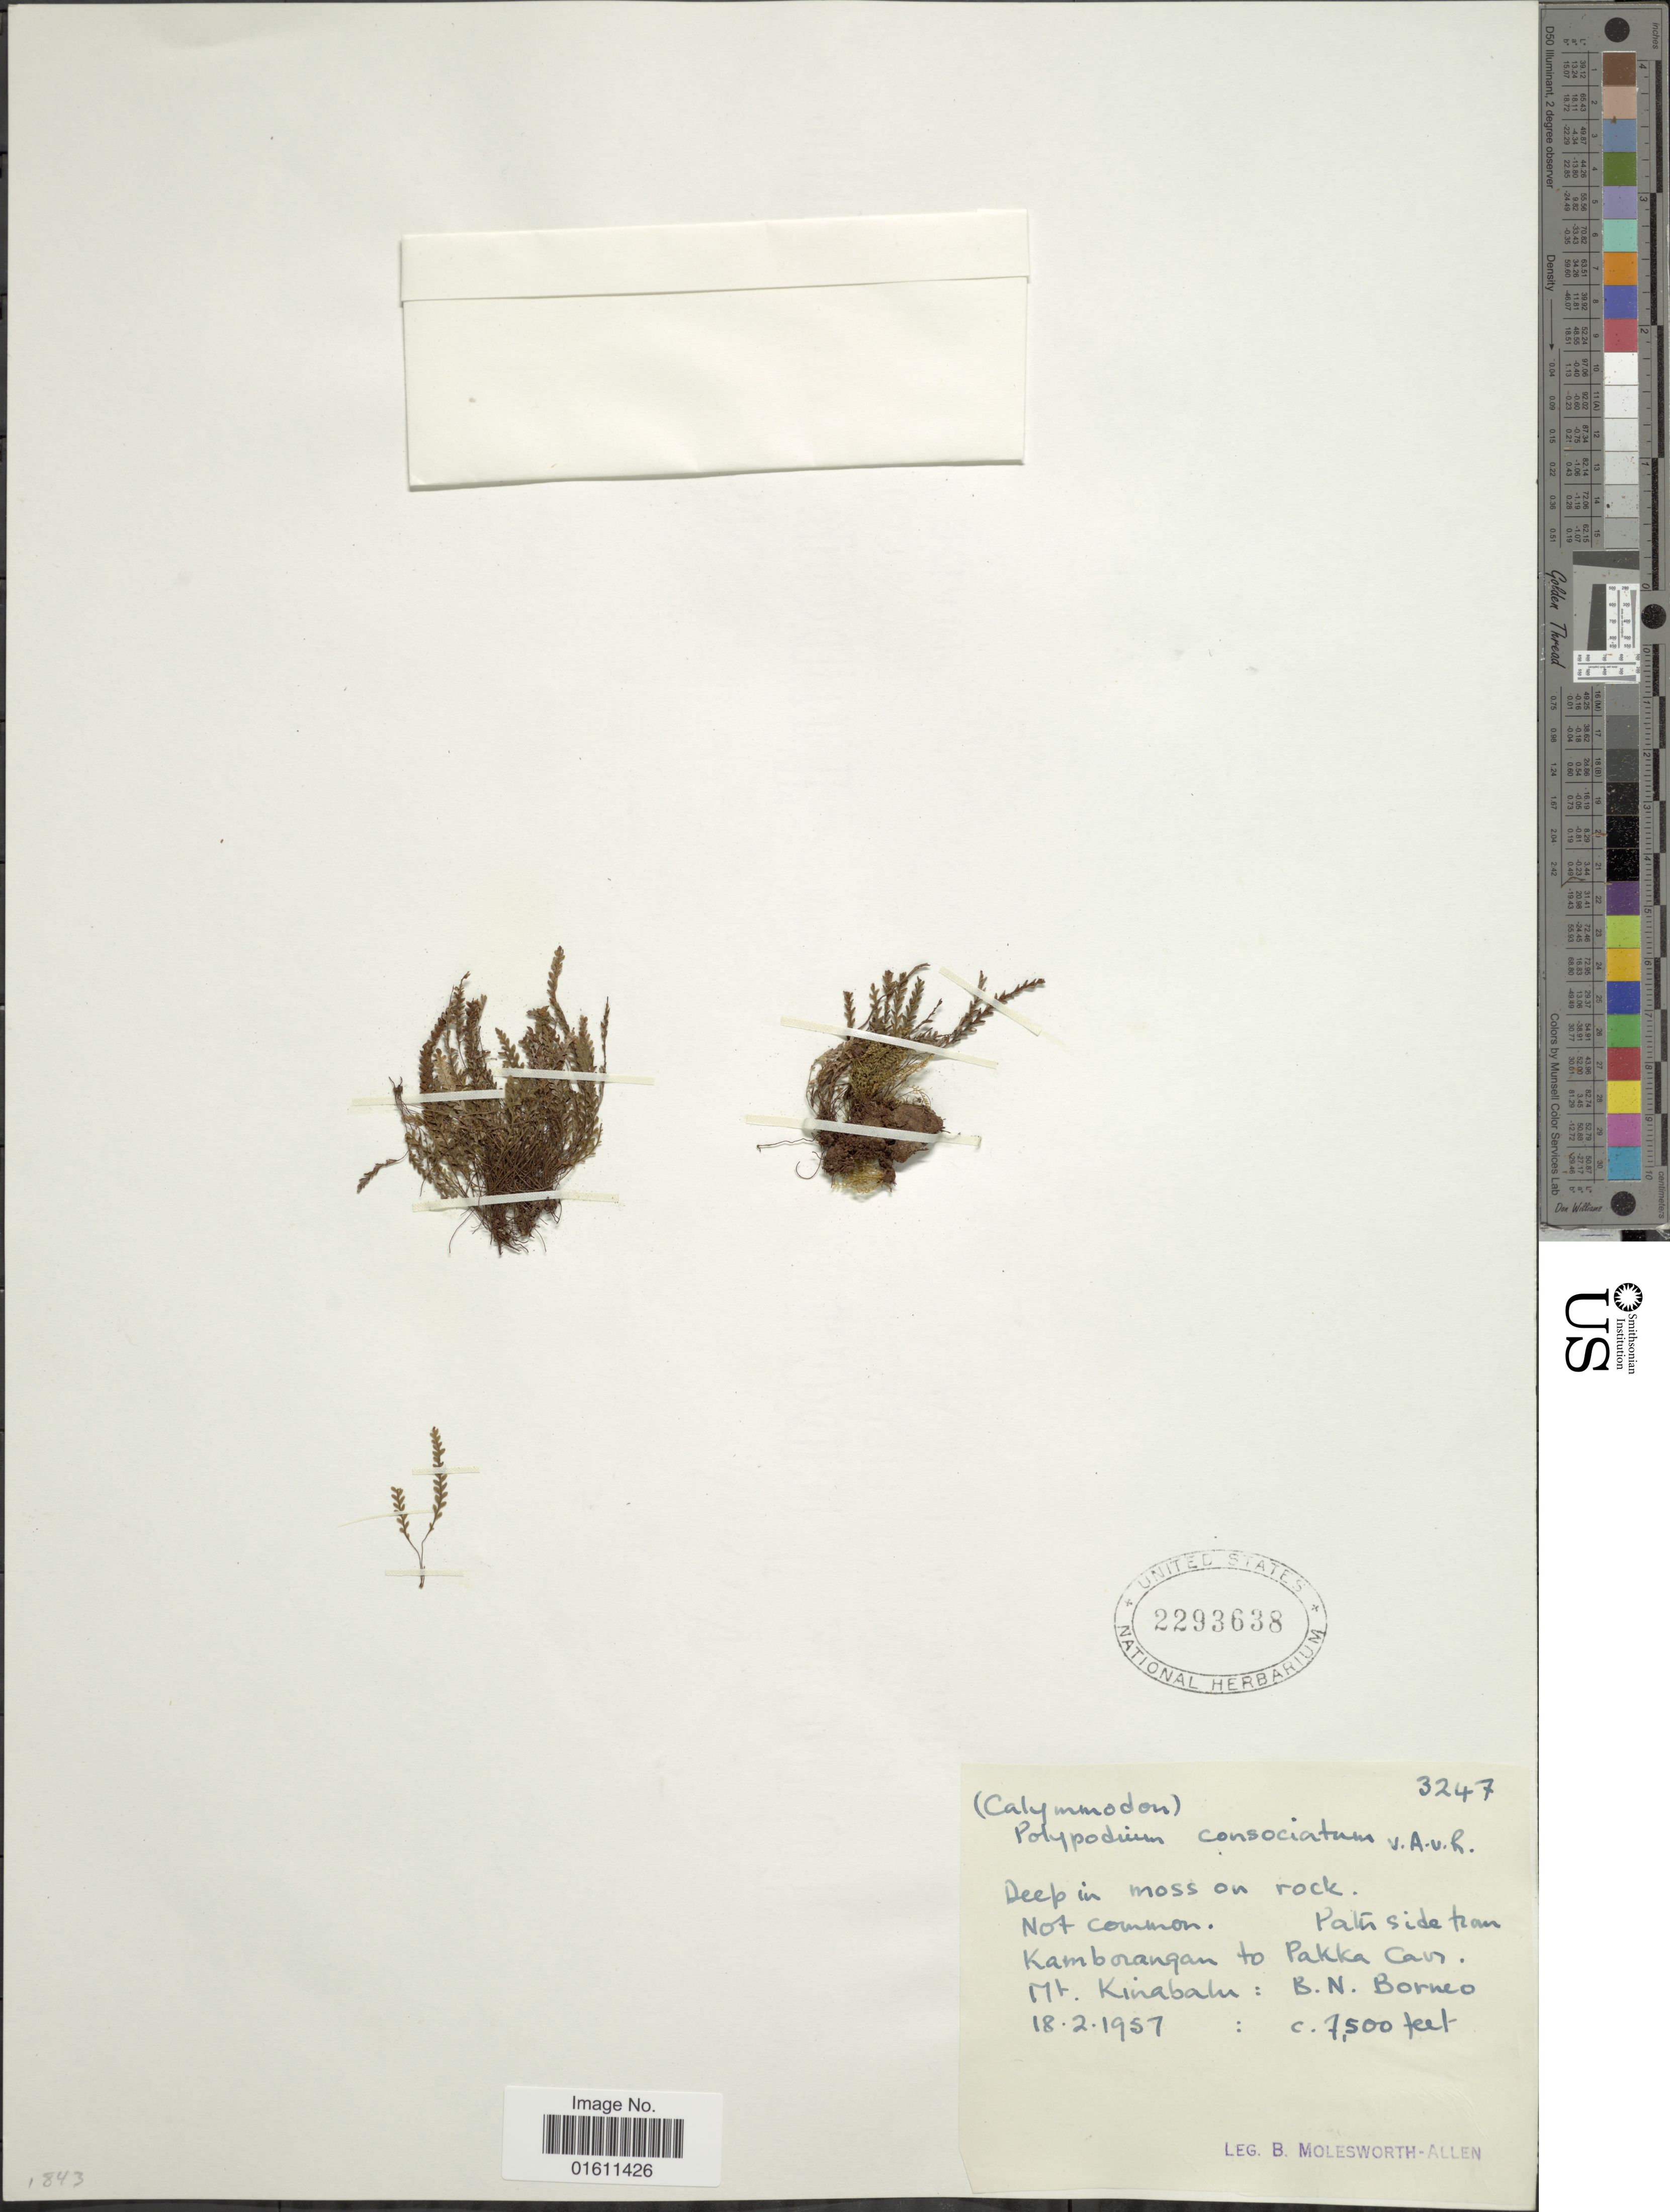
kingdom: Plantae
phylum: Tracheophyta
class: Polypodiopsida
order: Polypodiales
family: Polypodiaceae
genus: Calymmodon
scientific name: Calymmodon gracilis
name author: (Fée) Copel.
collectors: B. E. G. Molesworth-Allen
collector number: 3247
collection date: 1957-02-18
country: Malaysia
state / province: Sabah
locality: Kamborangan to Pakka Cavs., Mt. Kinabalu: B.N. Borneo.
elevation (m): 2286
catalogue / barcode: US 2293638